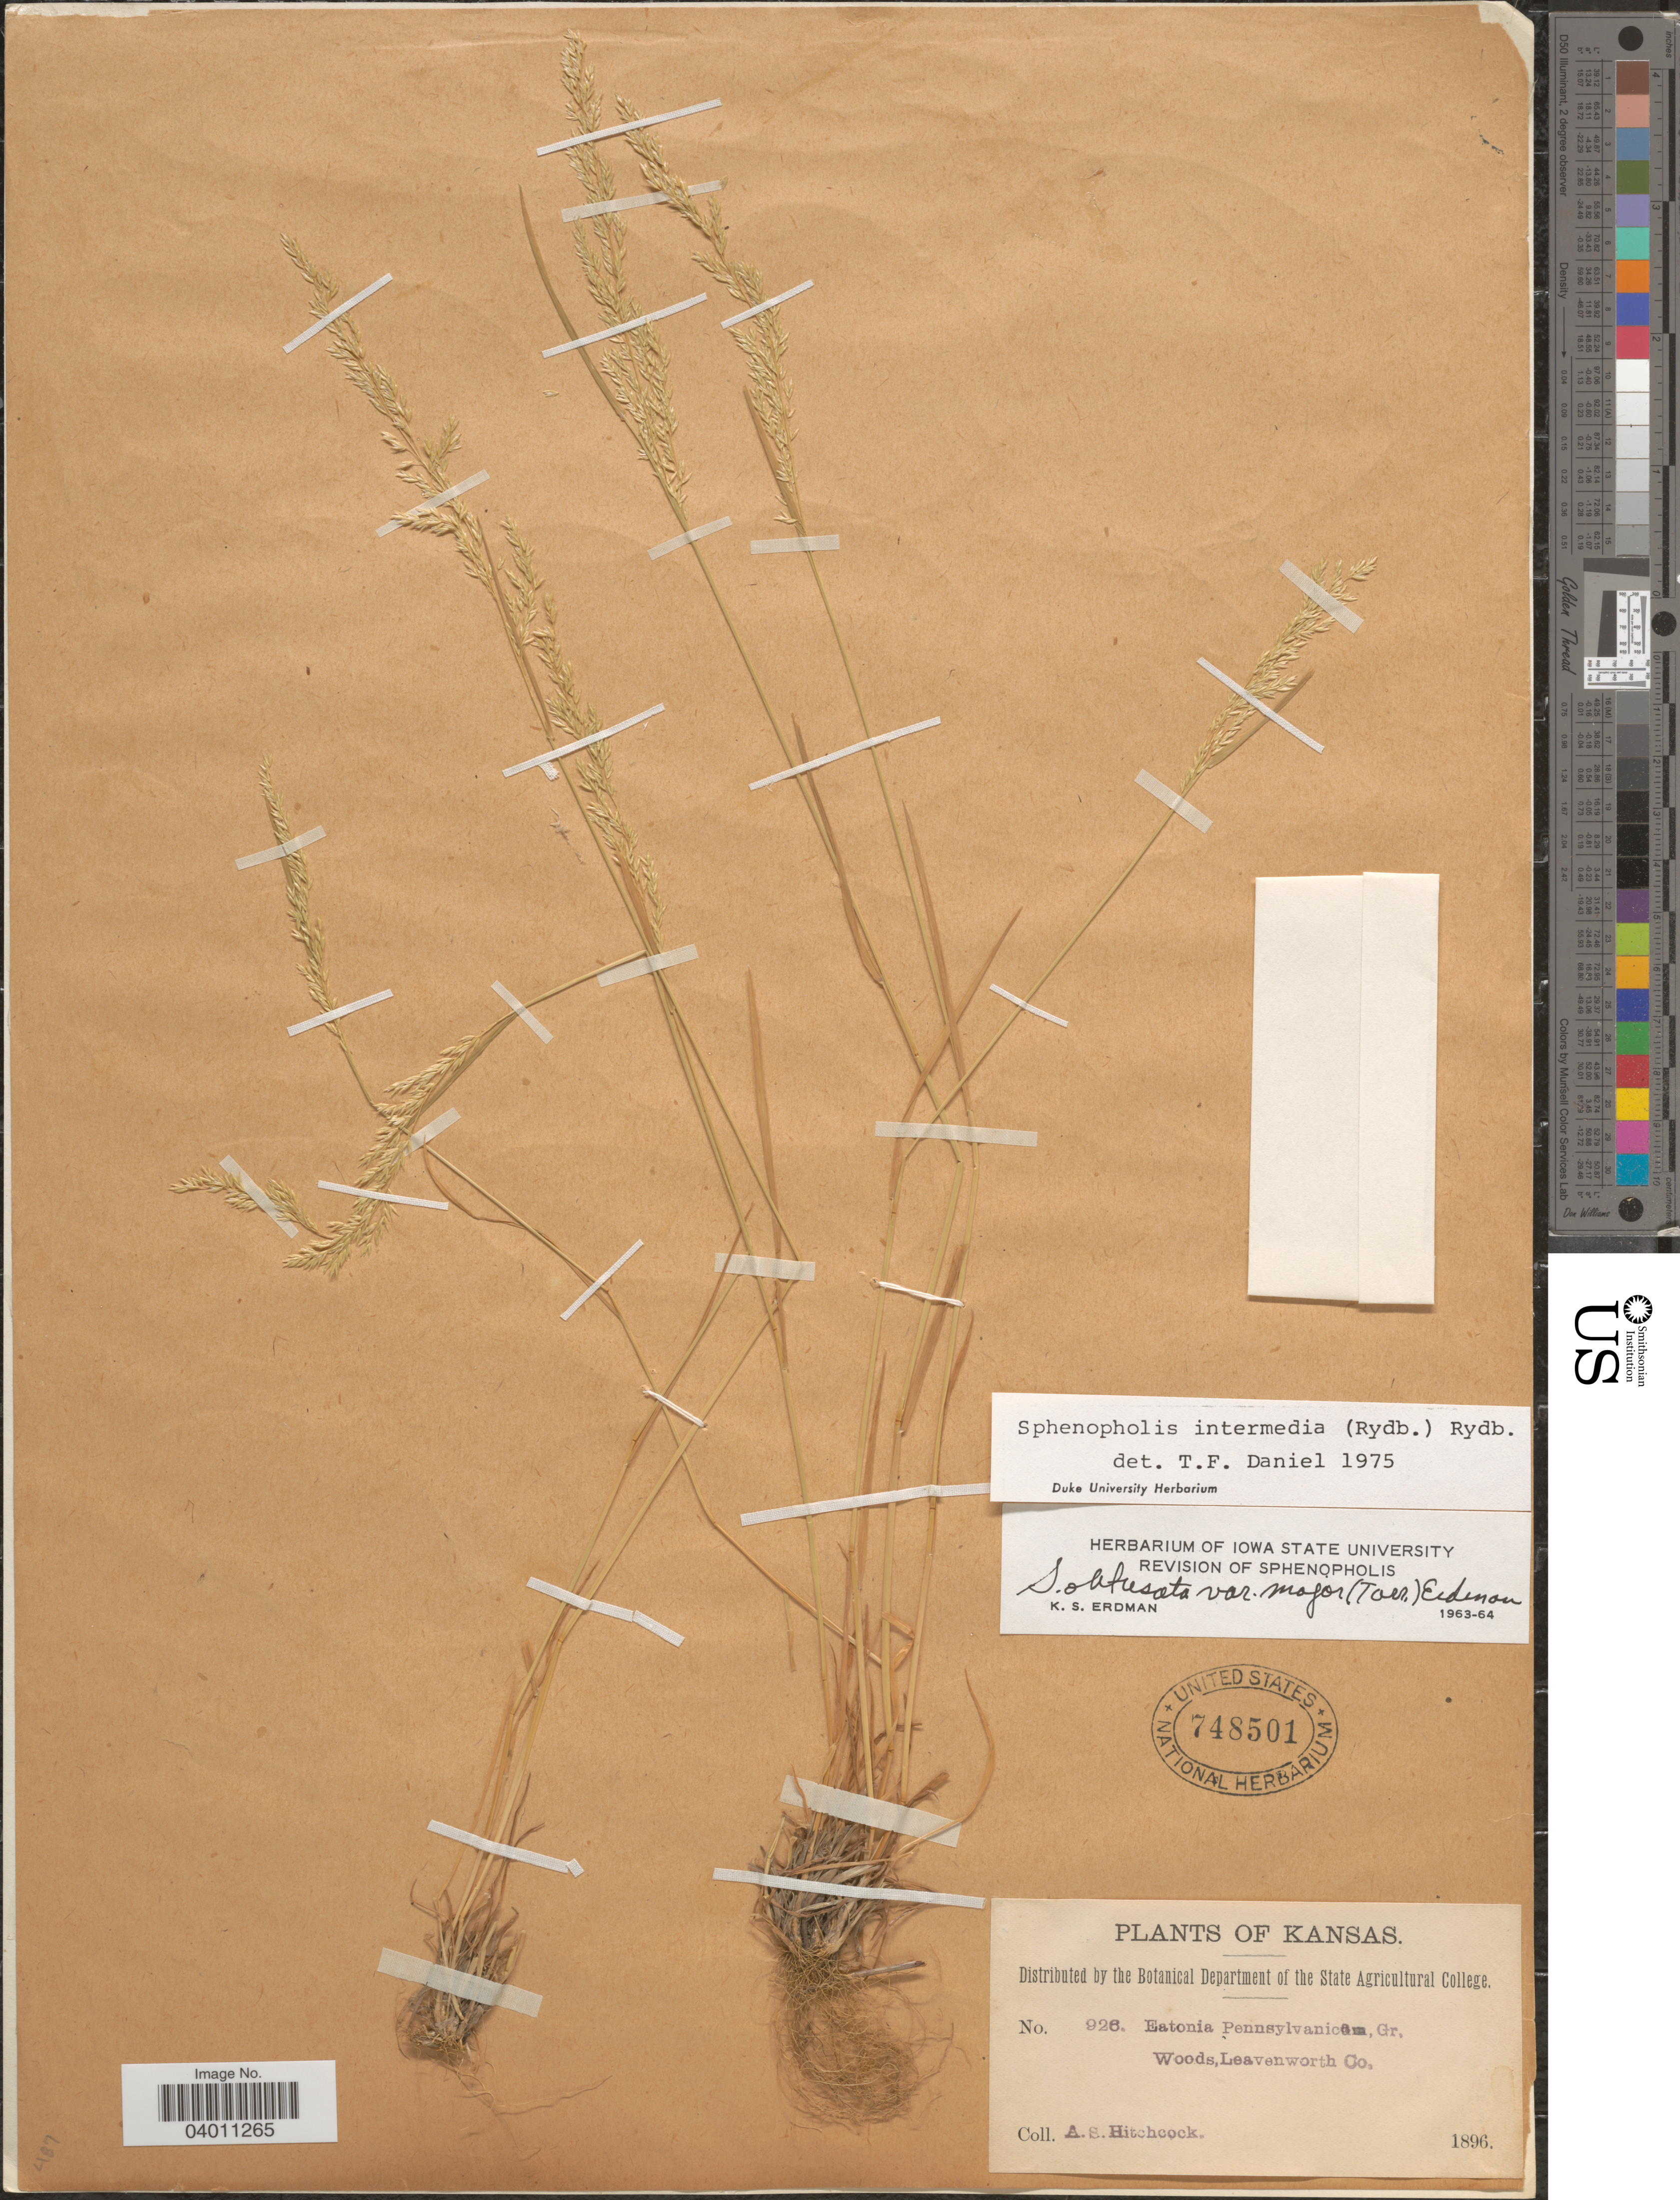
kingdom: Plantae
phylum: Tracheophyta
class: Liliopsida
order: Poales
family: Poaceae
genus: Sphenopholis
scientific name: Sphenopholis intermedia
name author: (Rydb.) Rydb.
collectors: A. S. Hitchcock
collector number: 926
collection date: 1896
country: United States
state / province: Kansas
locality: Woods, Leavenworth Co.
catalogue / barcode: US 748501